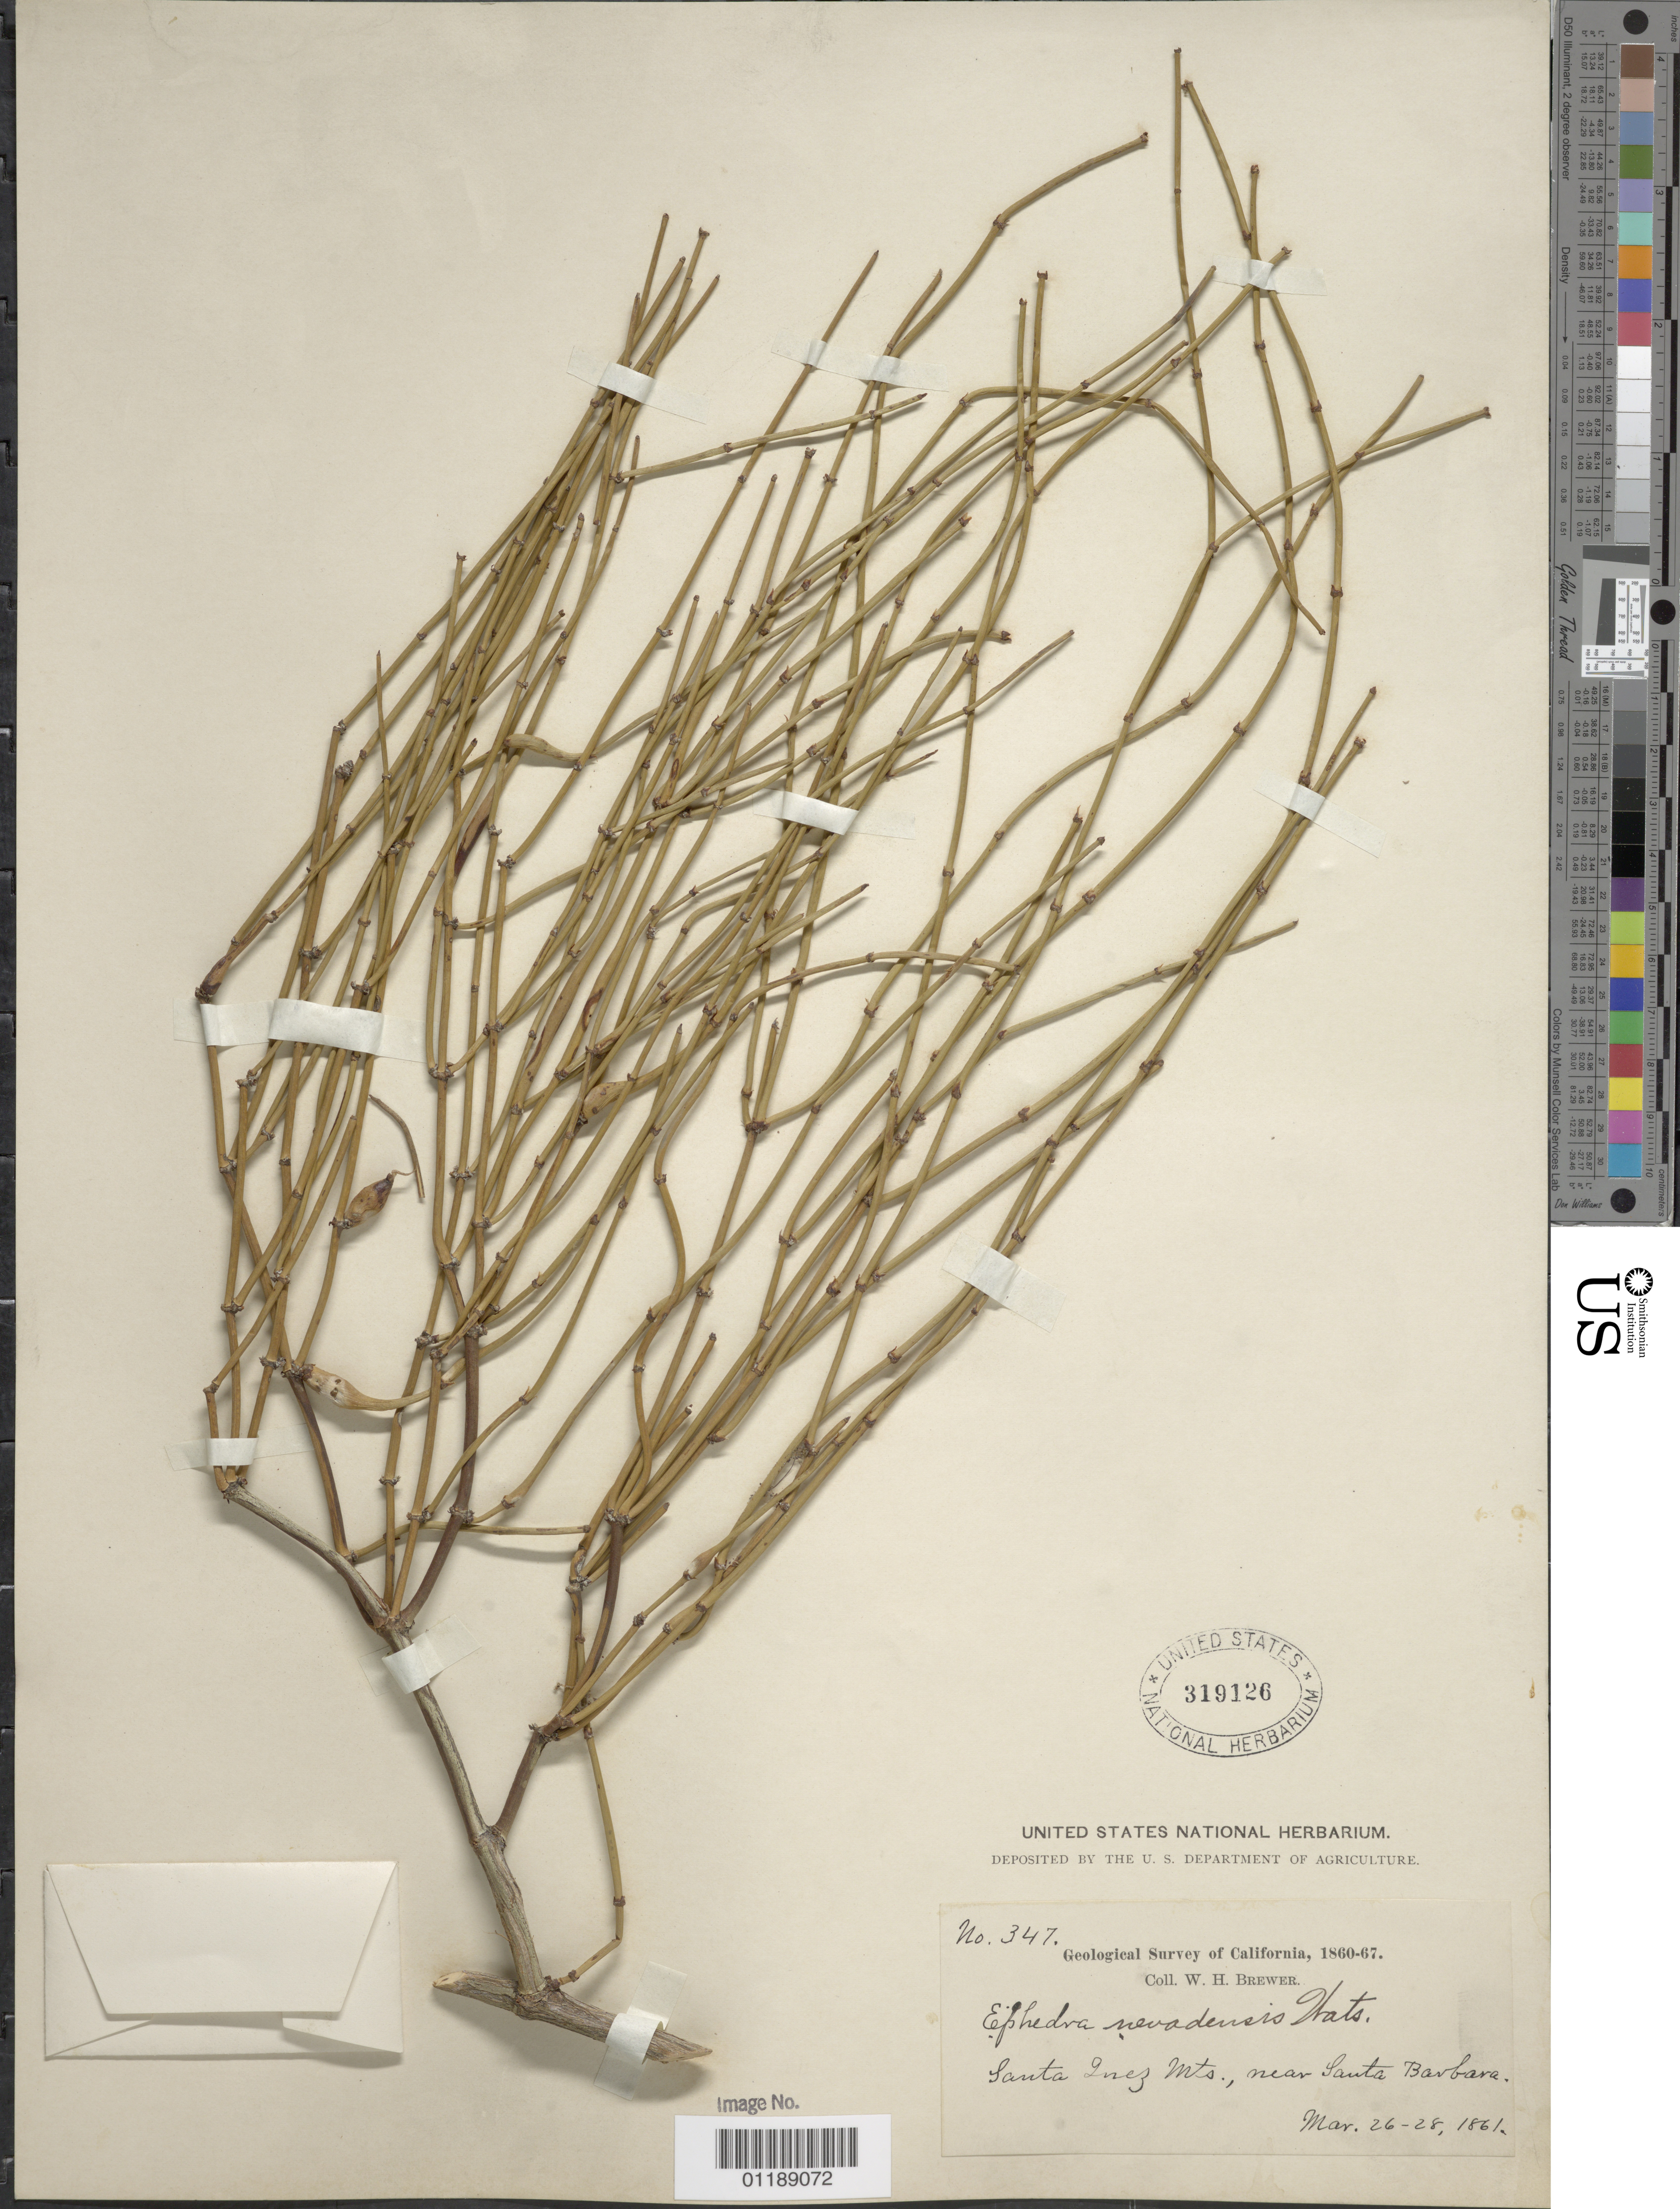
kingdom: Plantae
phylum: Tracheophyta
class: Gnetopsida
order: Ephedrales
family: Ephedraceae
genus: Ephedra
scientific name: Ephedra nevadensis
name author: S. Watson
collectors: W. H. Brewer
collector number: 347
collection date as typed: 26 Mar 1861 to 28 Mar 1861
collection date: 1861-03-26/1861-03-28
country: United States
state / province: California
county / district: Santa Barbara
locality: Santa Ynez Mountains, near Santa Barbara.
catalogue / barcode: US 319126